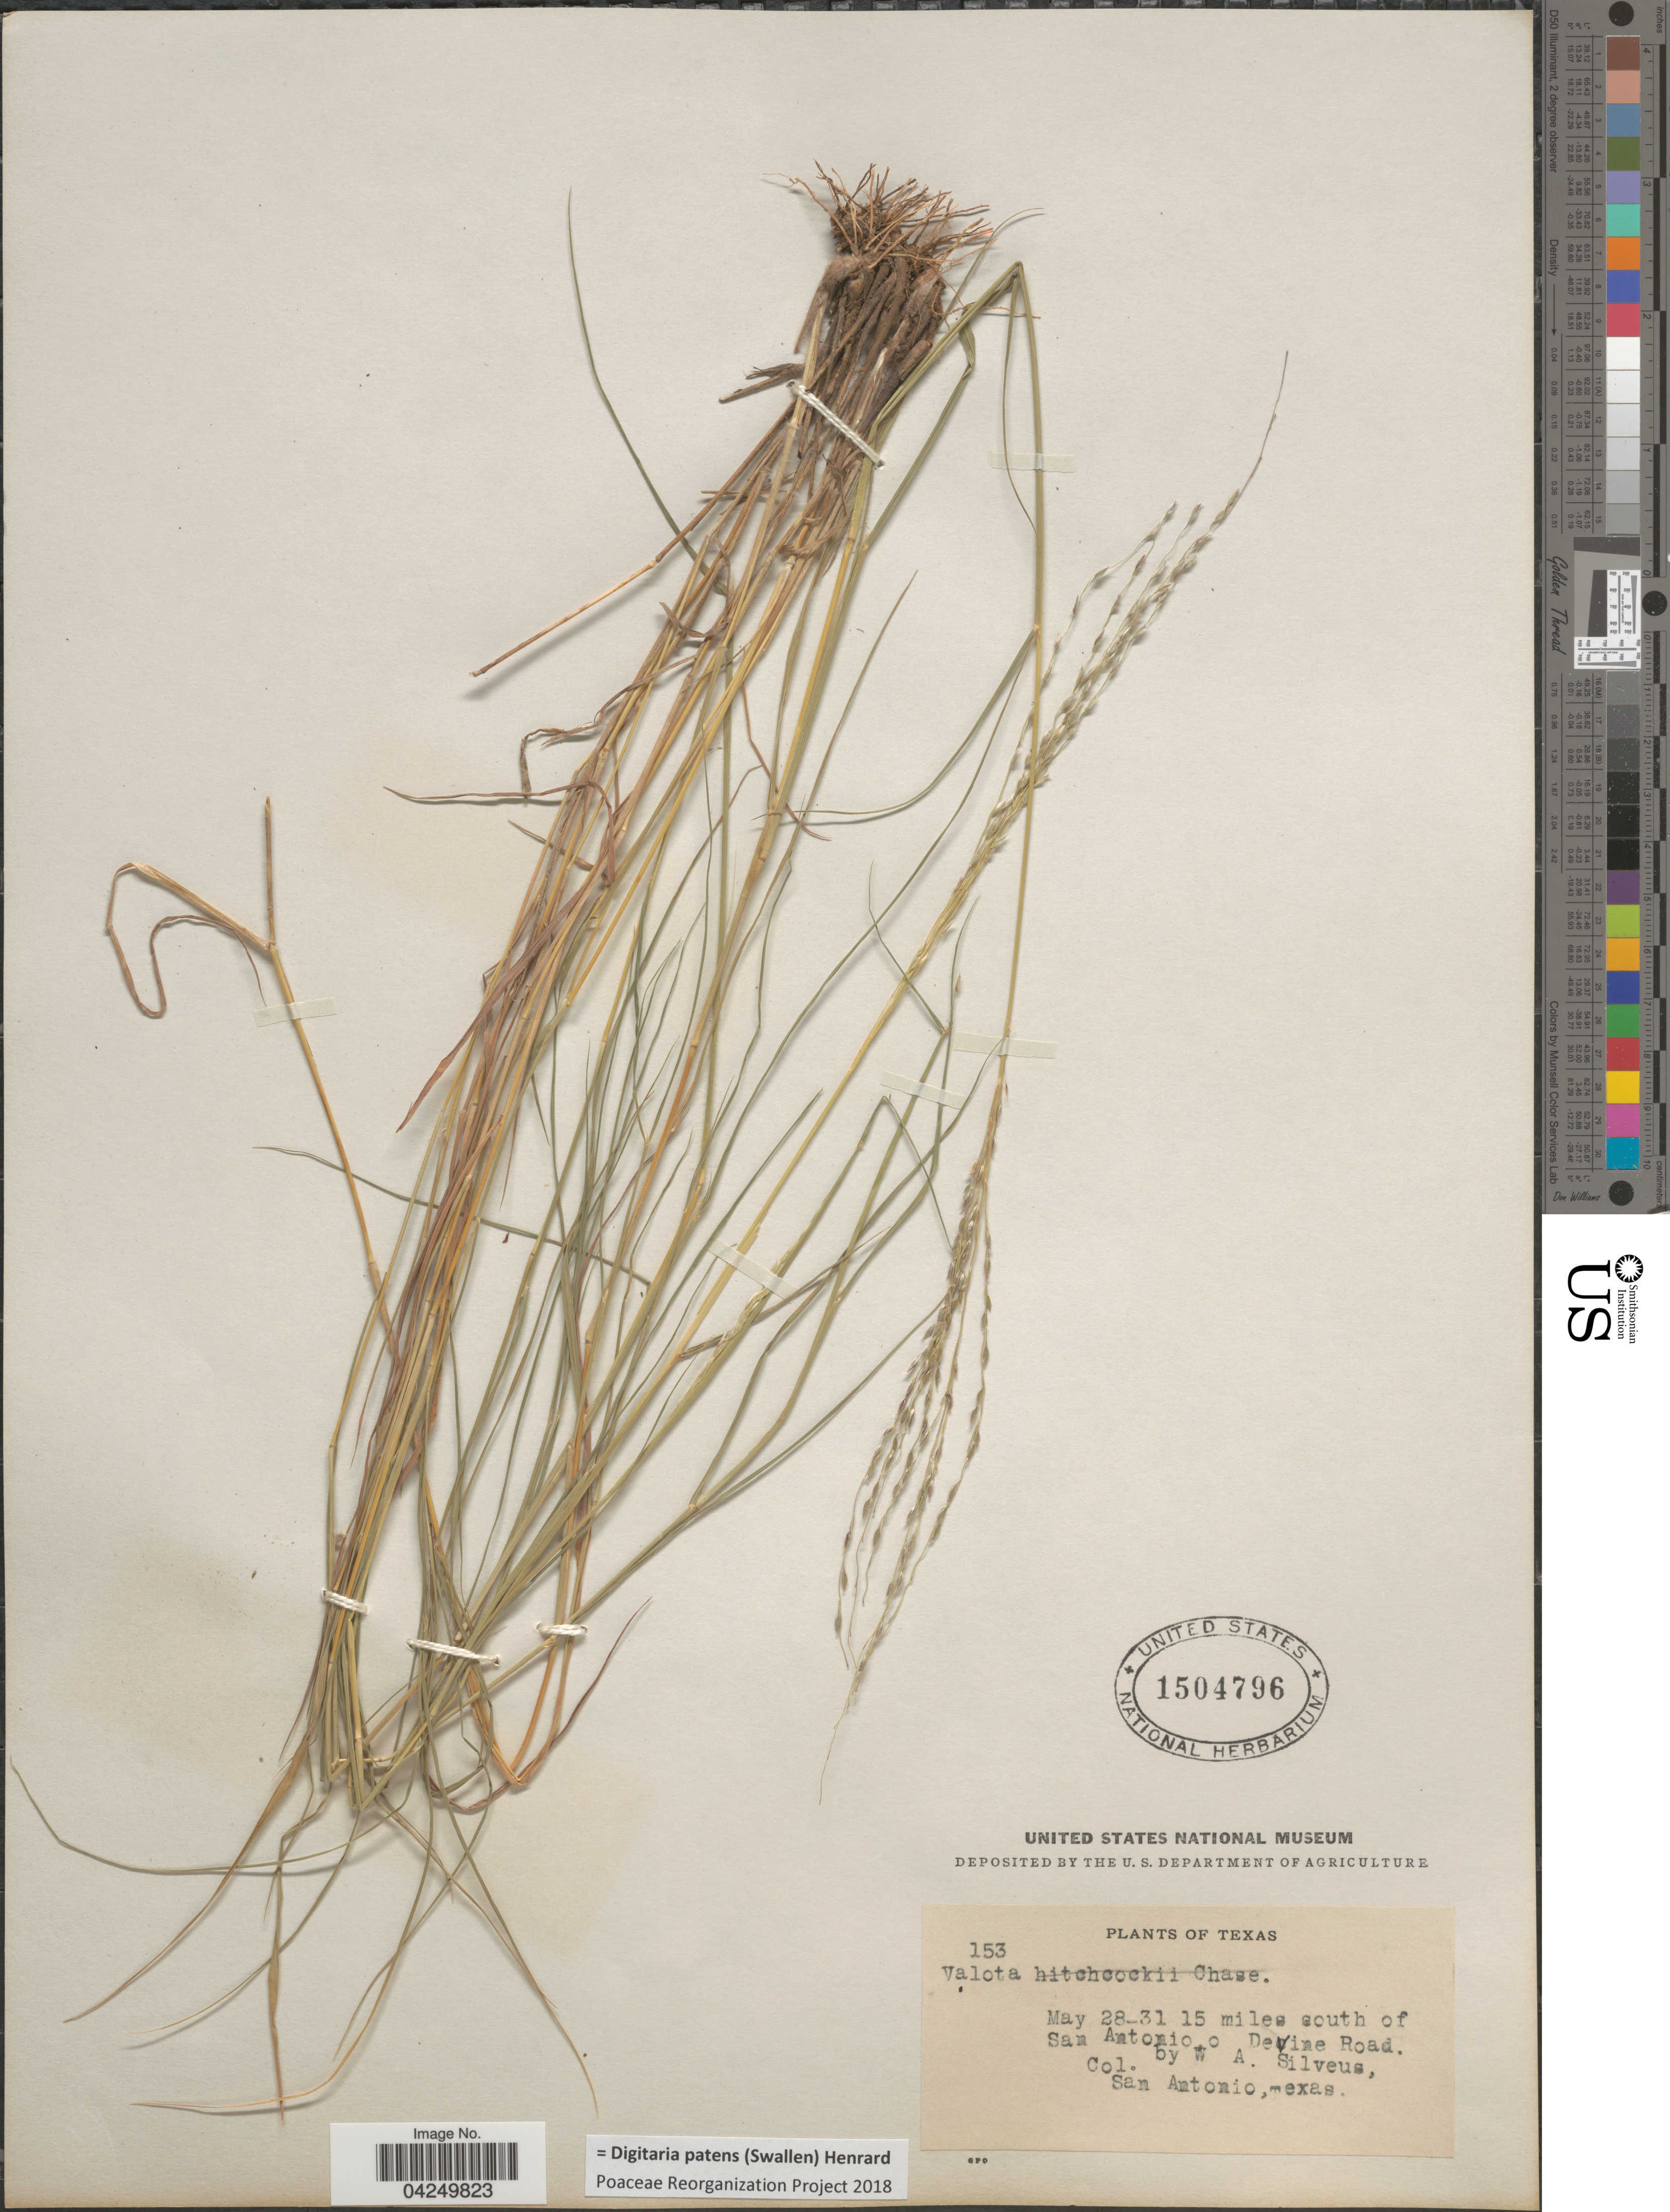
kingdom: Plantae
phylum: Tracheophyta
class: Liliopsida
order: Poales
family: Poaceae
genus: Digitaria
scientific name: Digitaria patens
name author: (Swallen) Henr.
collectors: W. Silveus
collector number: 153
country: United States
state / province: Texas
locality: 15 miles south of San Antonio. Devine Road.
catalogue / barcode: US 1504796